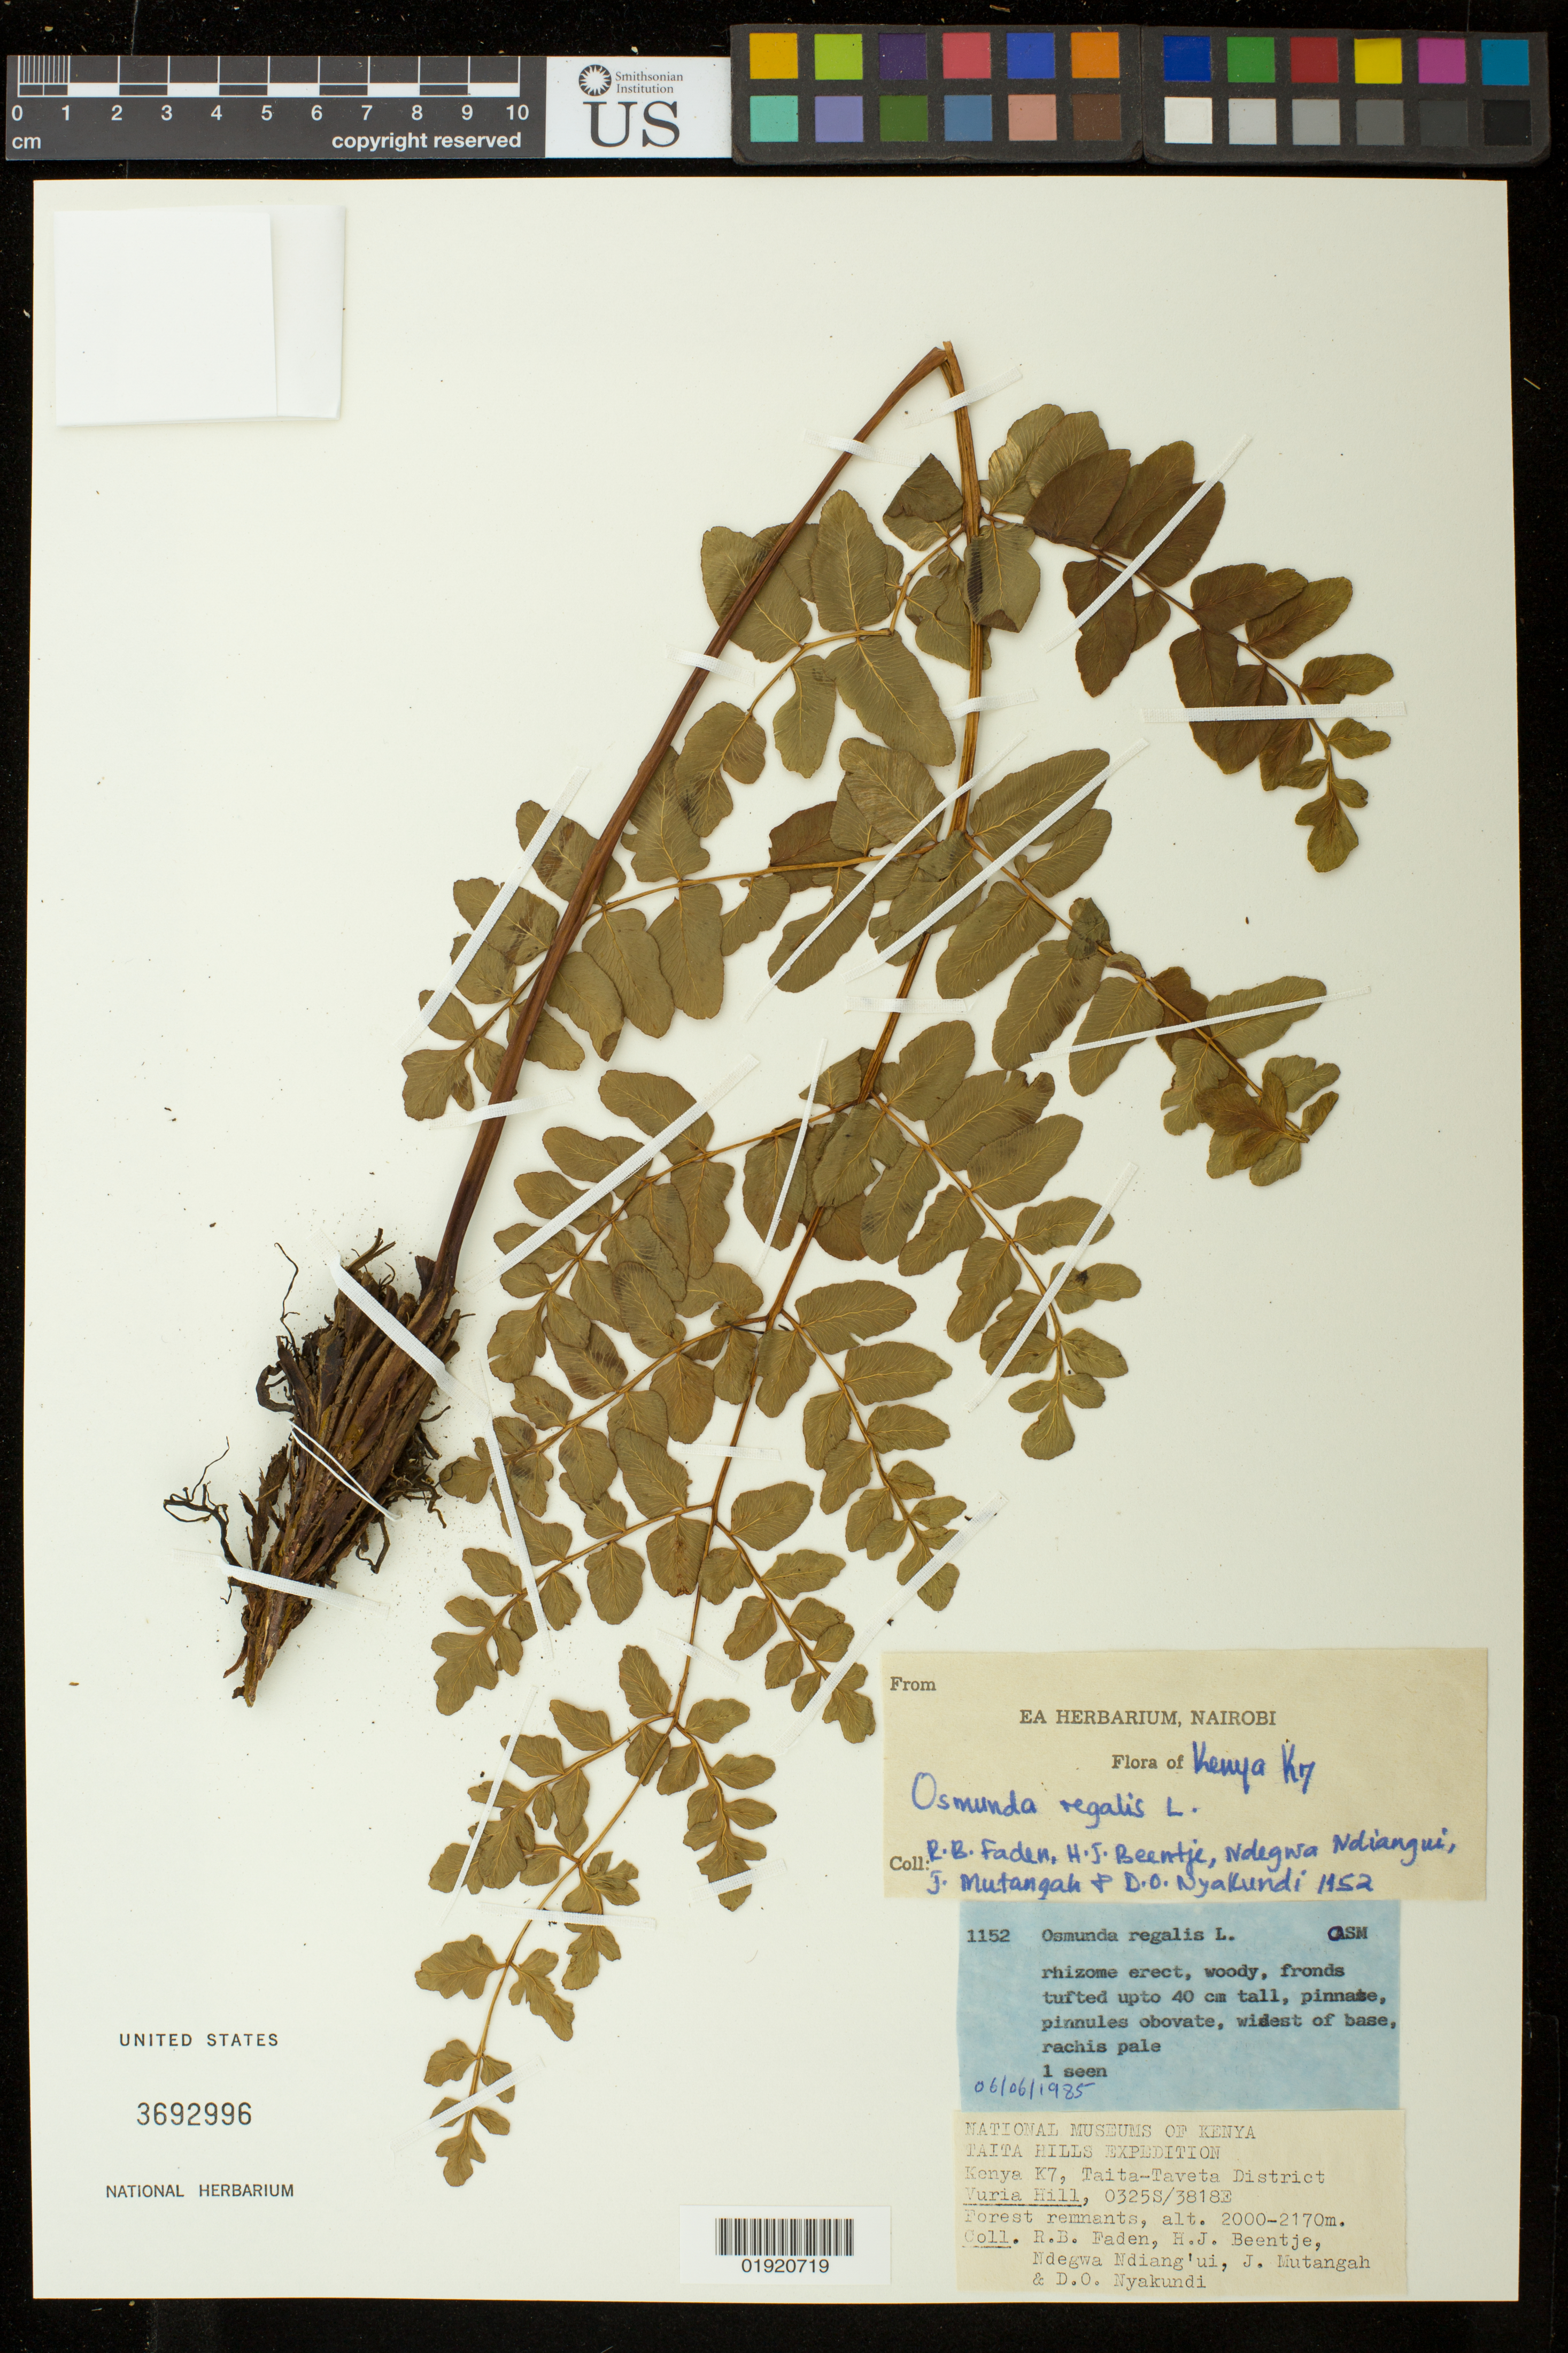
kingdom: Plantae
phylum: Tracheophyta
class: Polypodiopsida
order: Osmundales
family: Osmundaceae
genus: Osmunda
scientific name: Osmunda regalis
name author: L.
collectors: R. B. Faden, H. J. Beentje, Ndegwa Ndiang'ui, J. Mutangah & D. Nyakundi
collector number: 1152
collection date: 1985-06-06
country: Kenya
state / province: Taita Taveta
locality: Kenya K7, Taita-Taveta District. Taita Hills. Vuria Hill.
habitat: Forest remnants.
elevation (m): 2000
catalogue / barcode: US 3692996